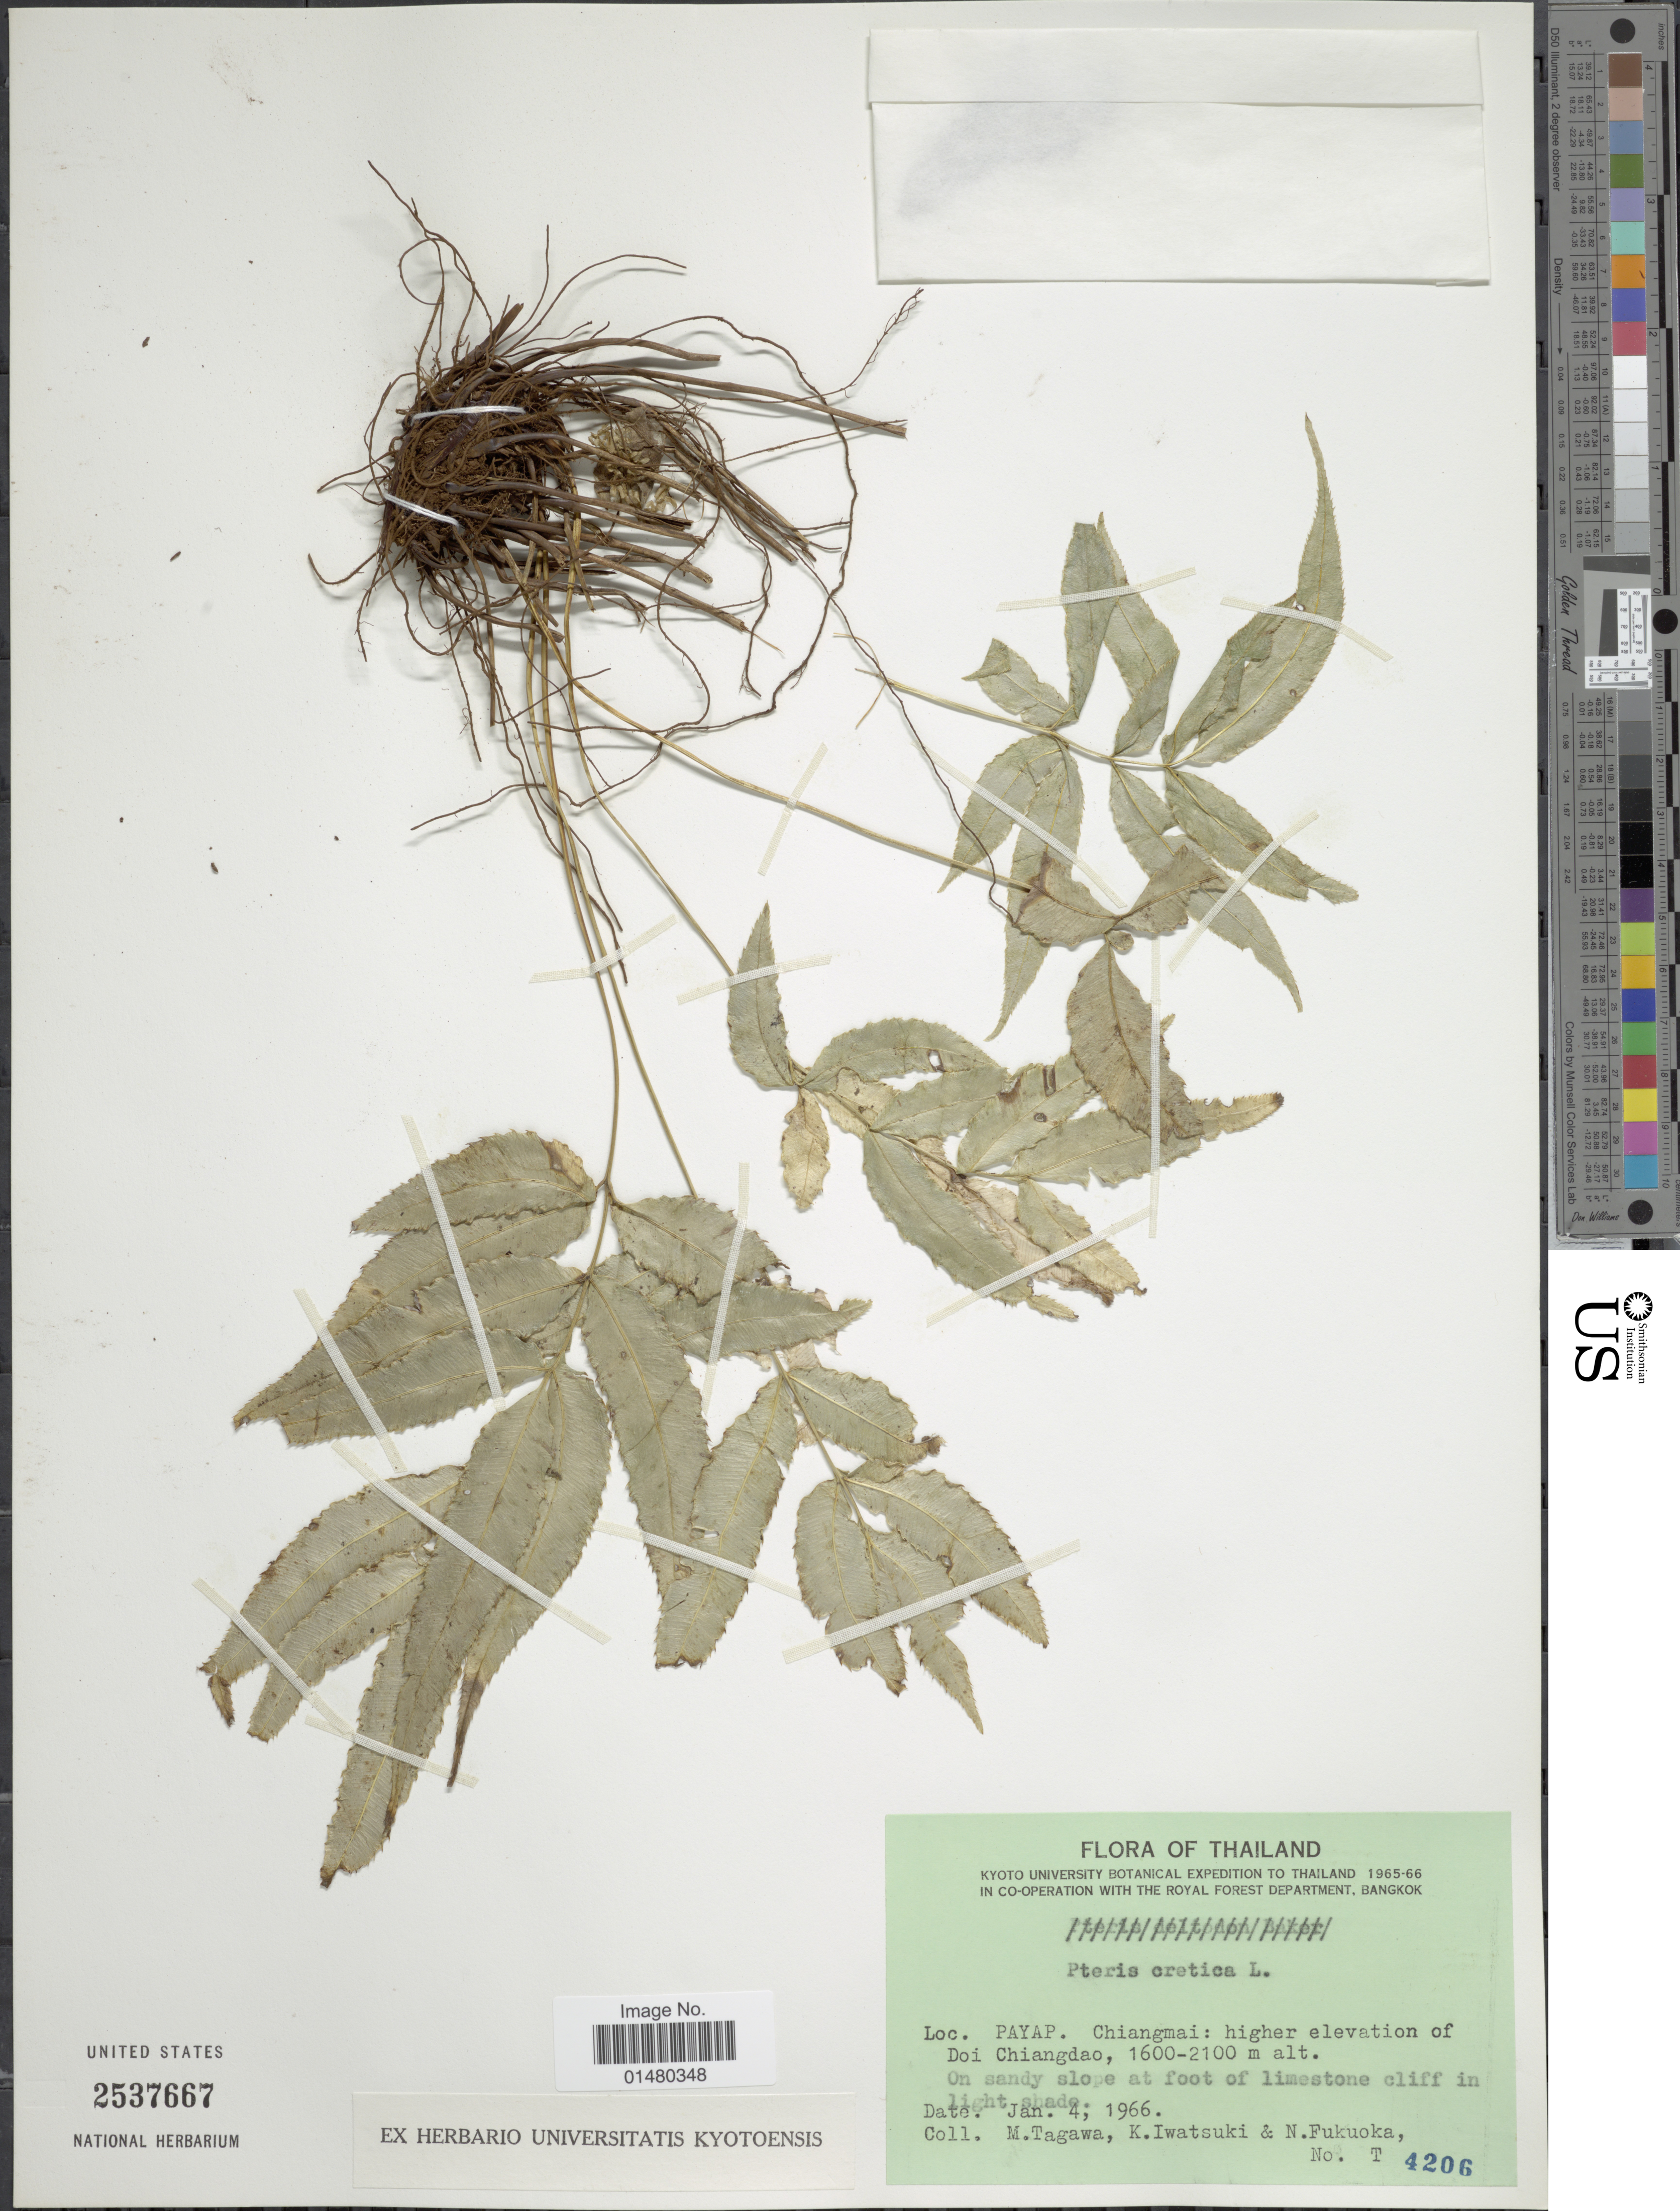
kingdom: Plantae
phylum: Tracheophyta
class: Polypodiopsida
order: Polypodiales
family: Pteridaceae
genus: Pteris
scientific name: Pteris cretica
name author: L.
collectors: M. Tagawa, K. Iwatsuki & N. Fukuoka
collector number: T 4206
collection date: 1966-01-04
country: Thailand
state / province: Chiang Mai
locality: Payap. Chiangmai: higher elevation of Doi Chiangdao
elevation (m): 1600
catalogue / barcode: US 2537667